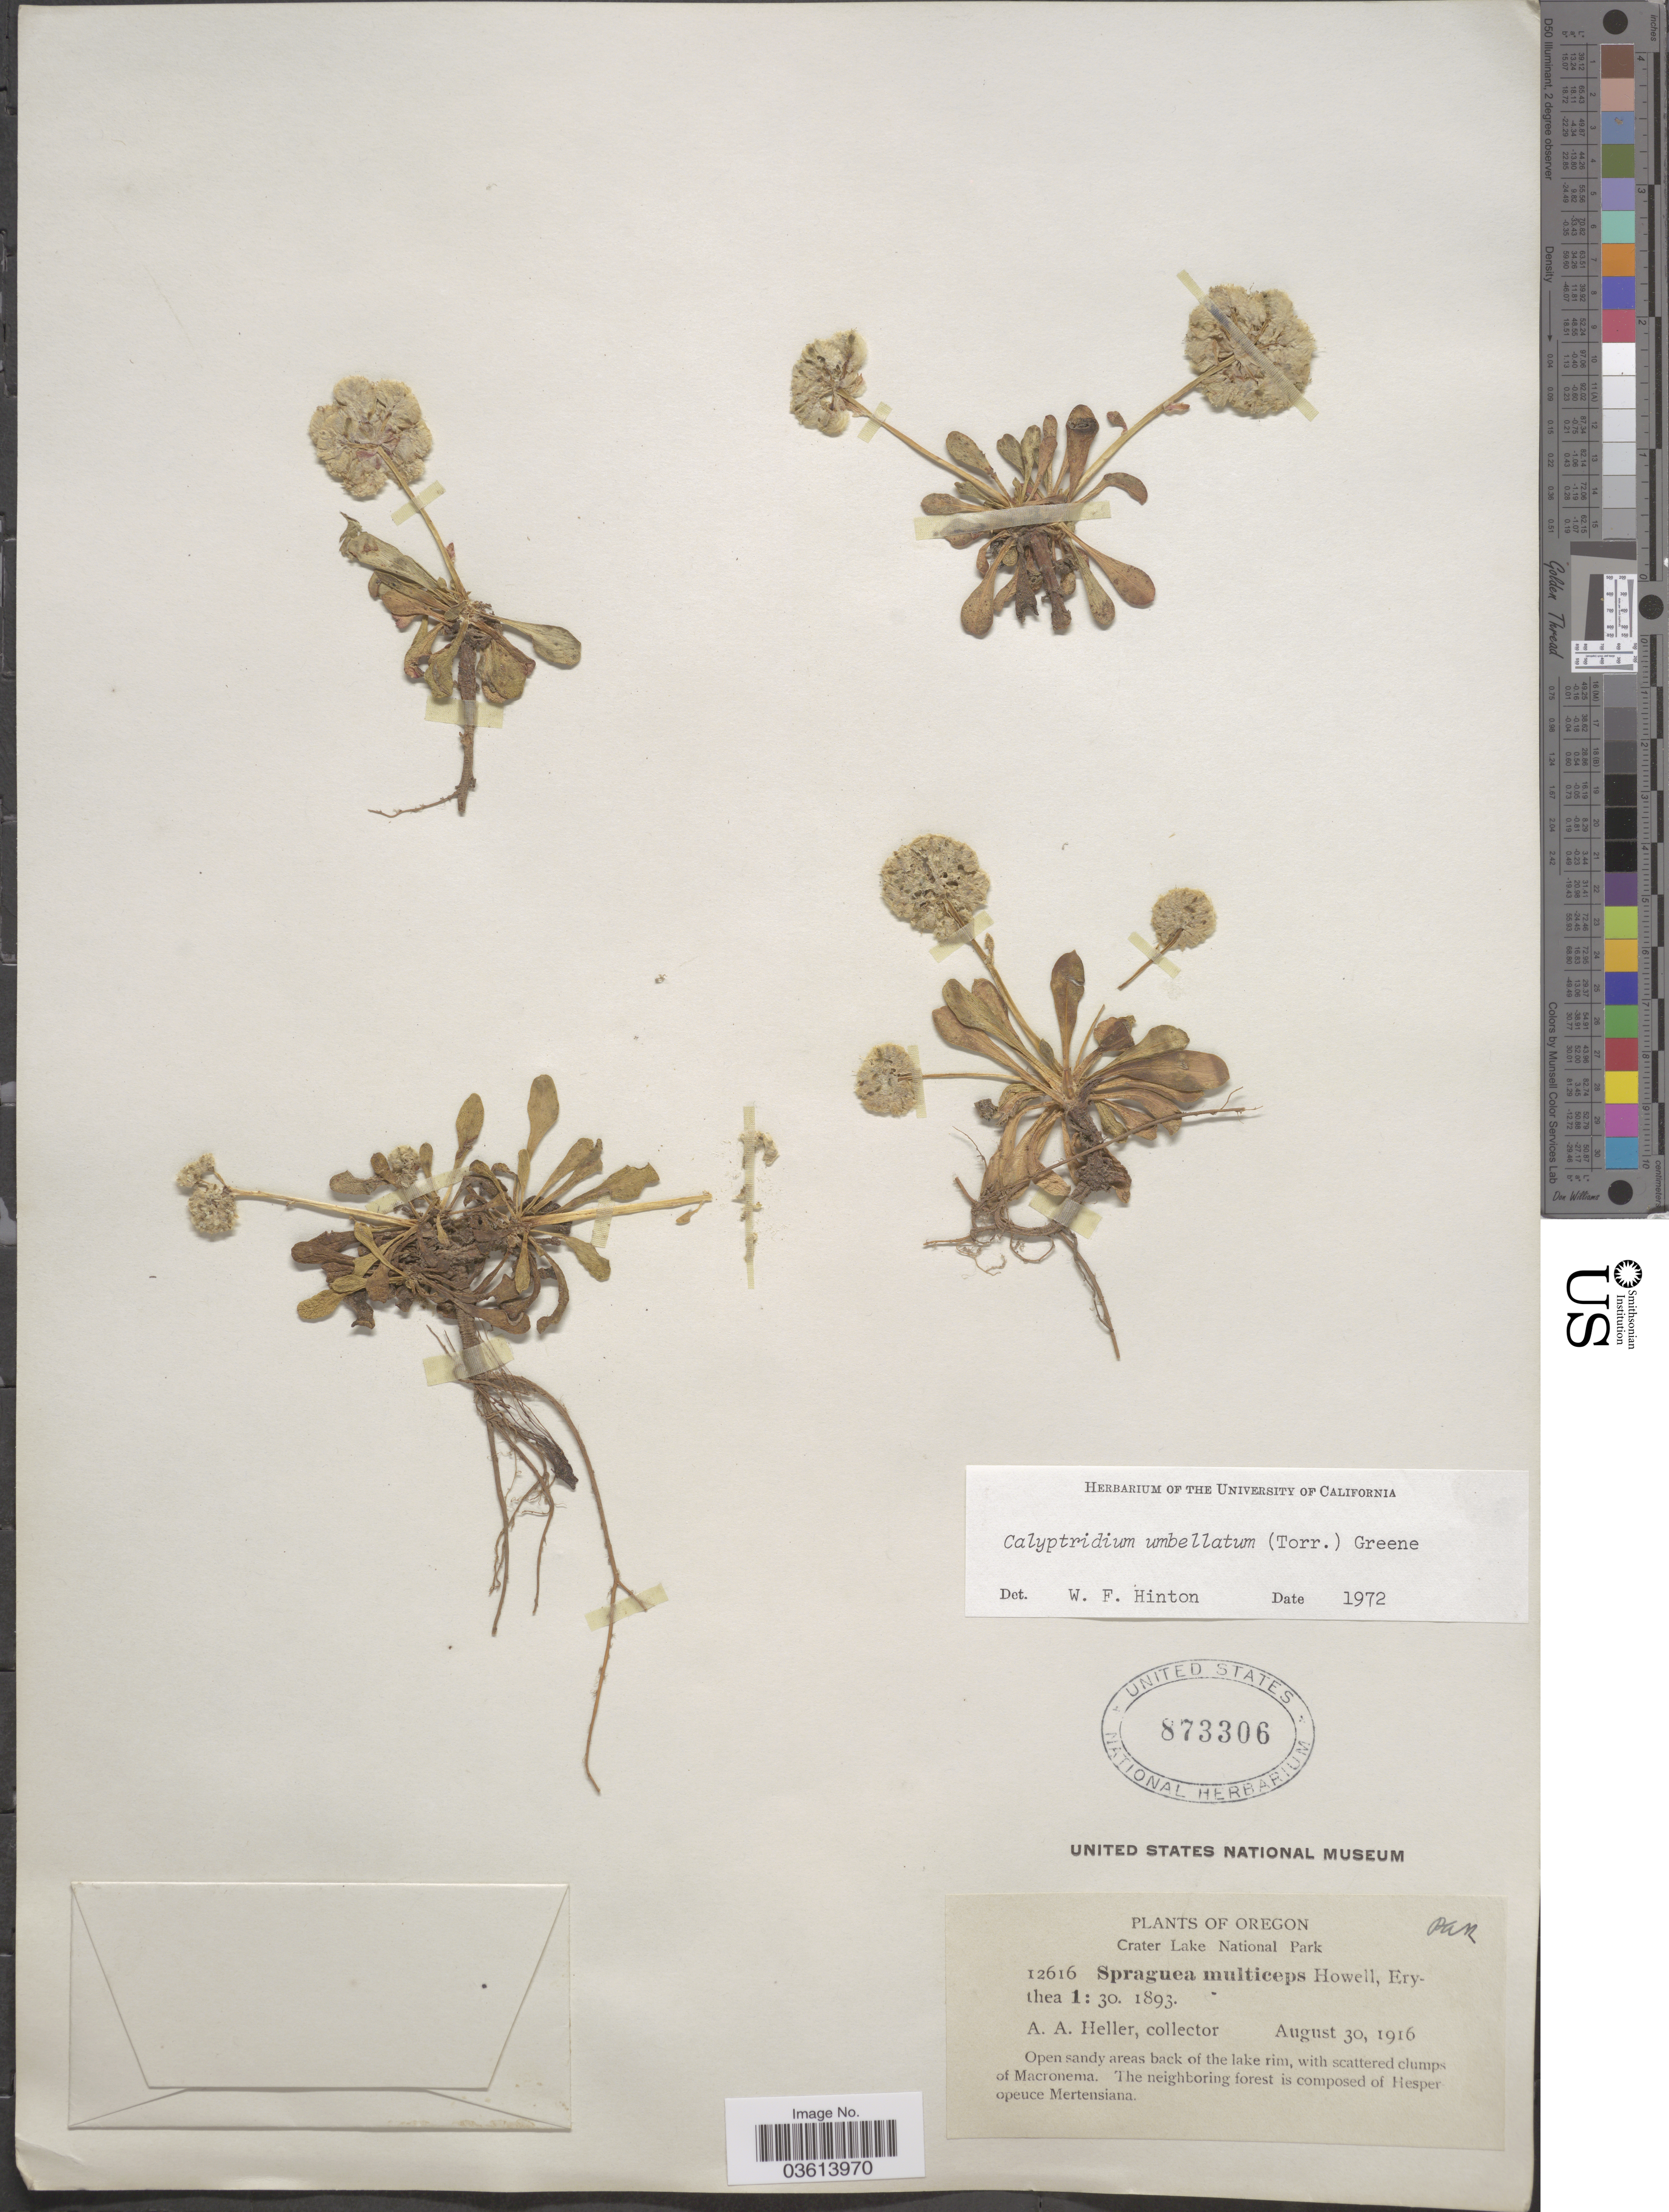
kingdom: Plantae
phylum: Tracheophyta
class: Magnoliopsida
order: Caryophyllales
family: Montiaceae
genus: Calyptridium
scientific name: Calyptridium umbellatum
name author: (Torr.) Greene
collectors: A. A. Heller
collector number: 12616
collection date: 1916-08-30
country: United States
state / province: Oregon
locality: Crater Lake National Park.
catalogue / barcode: US 873306